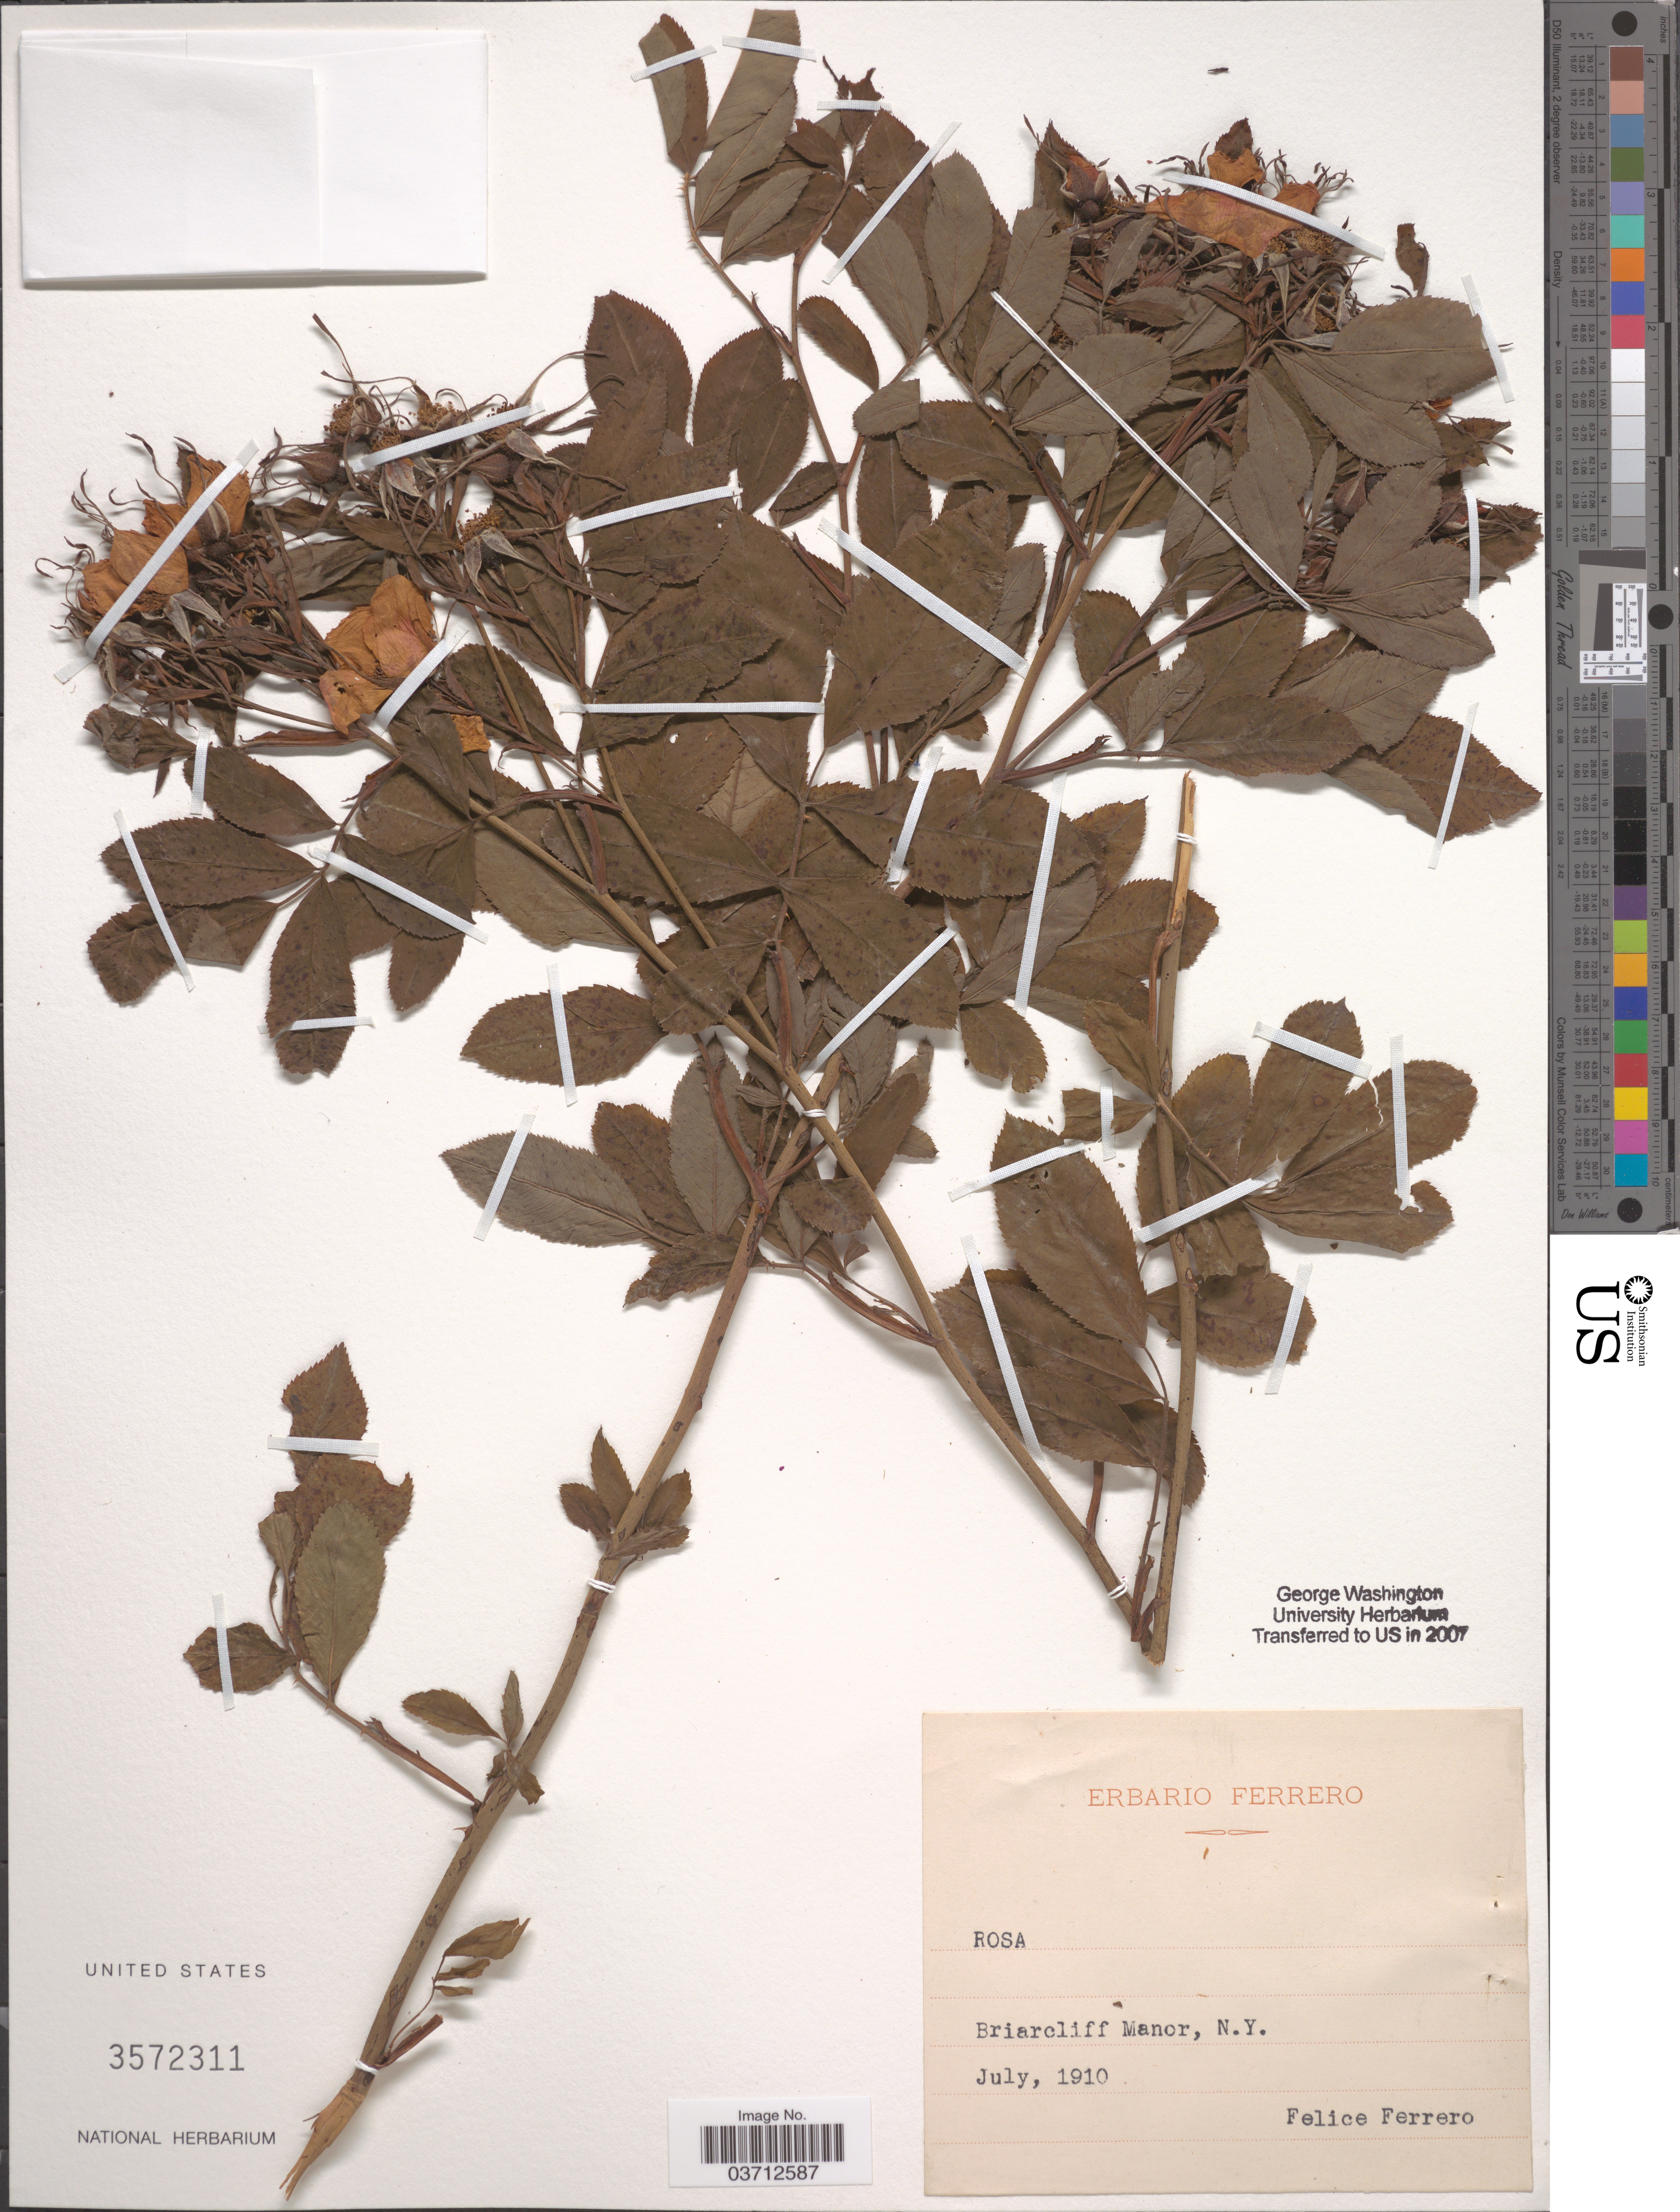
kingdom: Plantae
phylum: Tracheophyta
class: Magnoliopsida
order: Rosales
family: Rosaceae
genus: Rosa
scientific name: Rosa sp.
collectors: F. Ferrero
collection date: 1910-07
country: United States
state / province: New York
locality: Briarcliff Manor.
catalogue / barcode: US 3572311